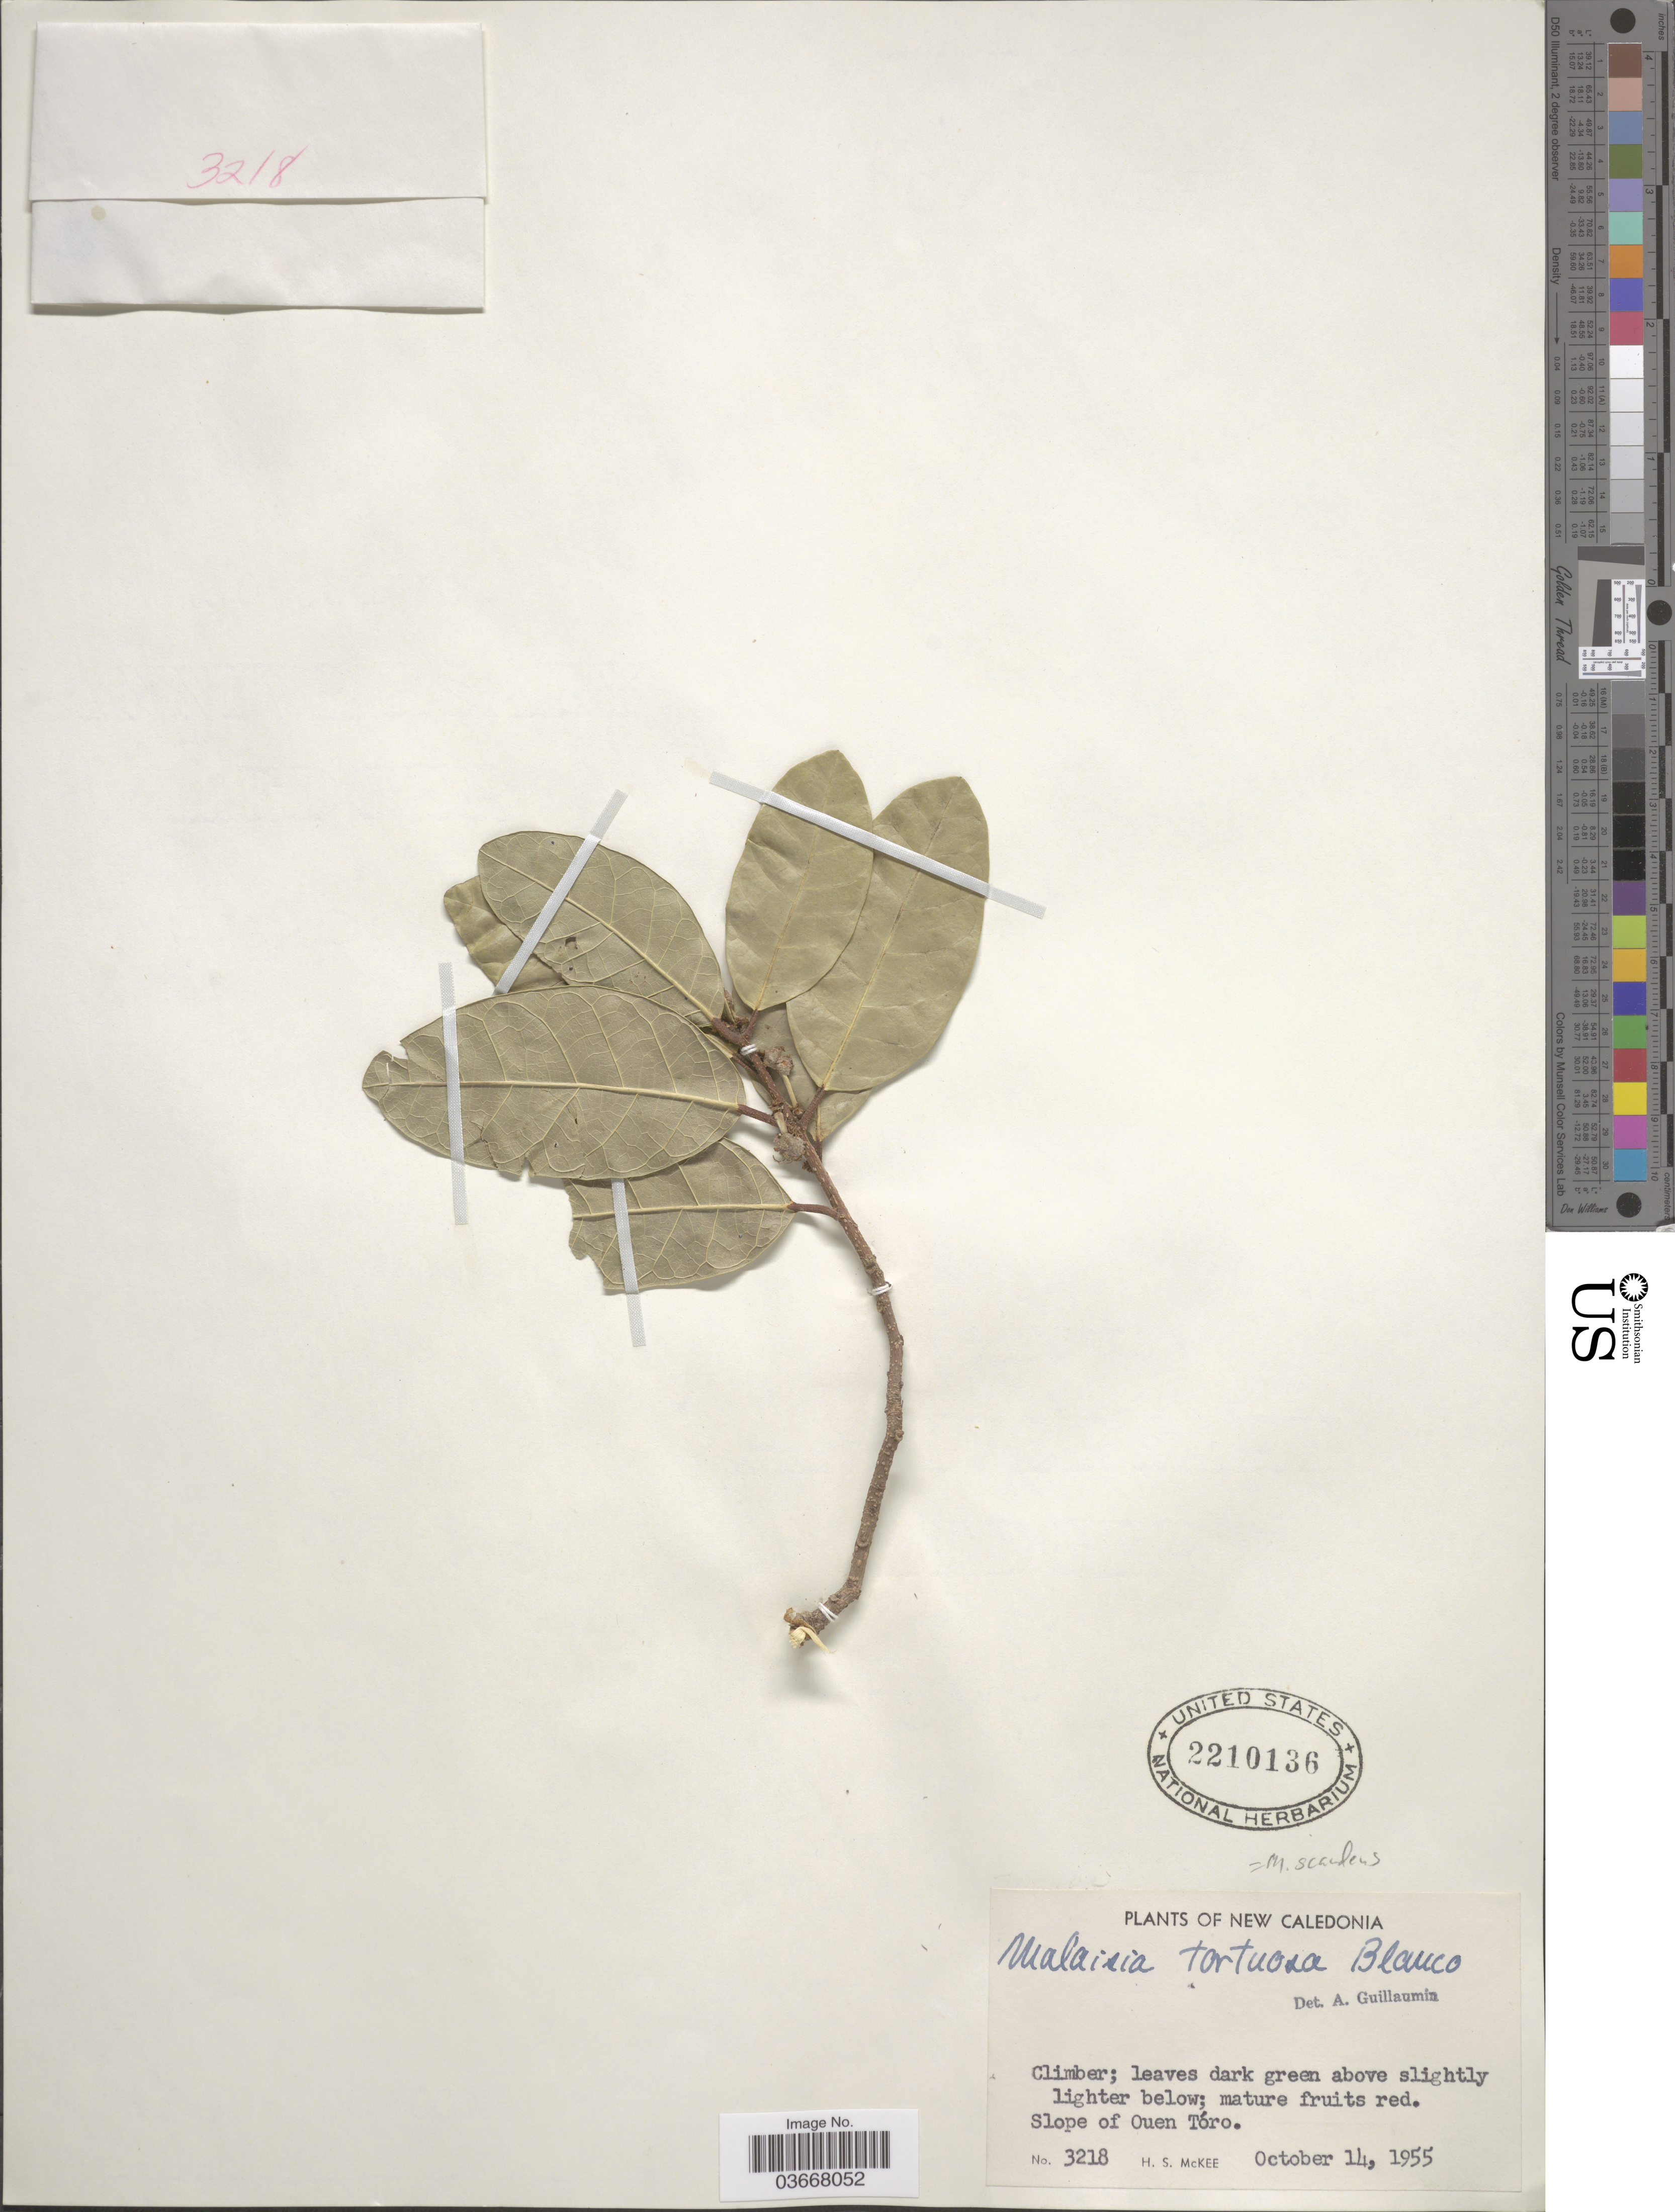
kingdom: Plantae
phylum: Tracheophyta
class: Magnoliopsida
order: Rosales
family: Moraceae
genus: Malaisia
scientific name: Malaisia scandens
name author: (Lour.) Planch.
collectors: H. S. McKee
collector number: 3218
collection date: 1955-10-14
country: New Caledonia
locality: Slope of Ouen Tóro.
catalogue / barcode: US 2210136